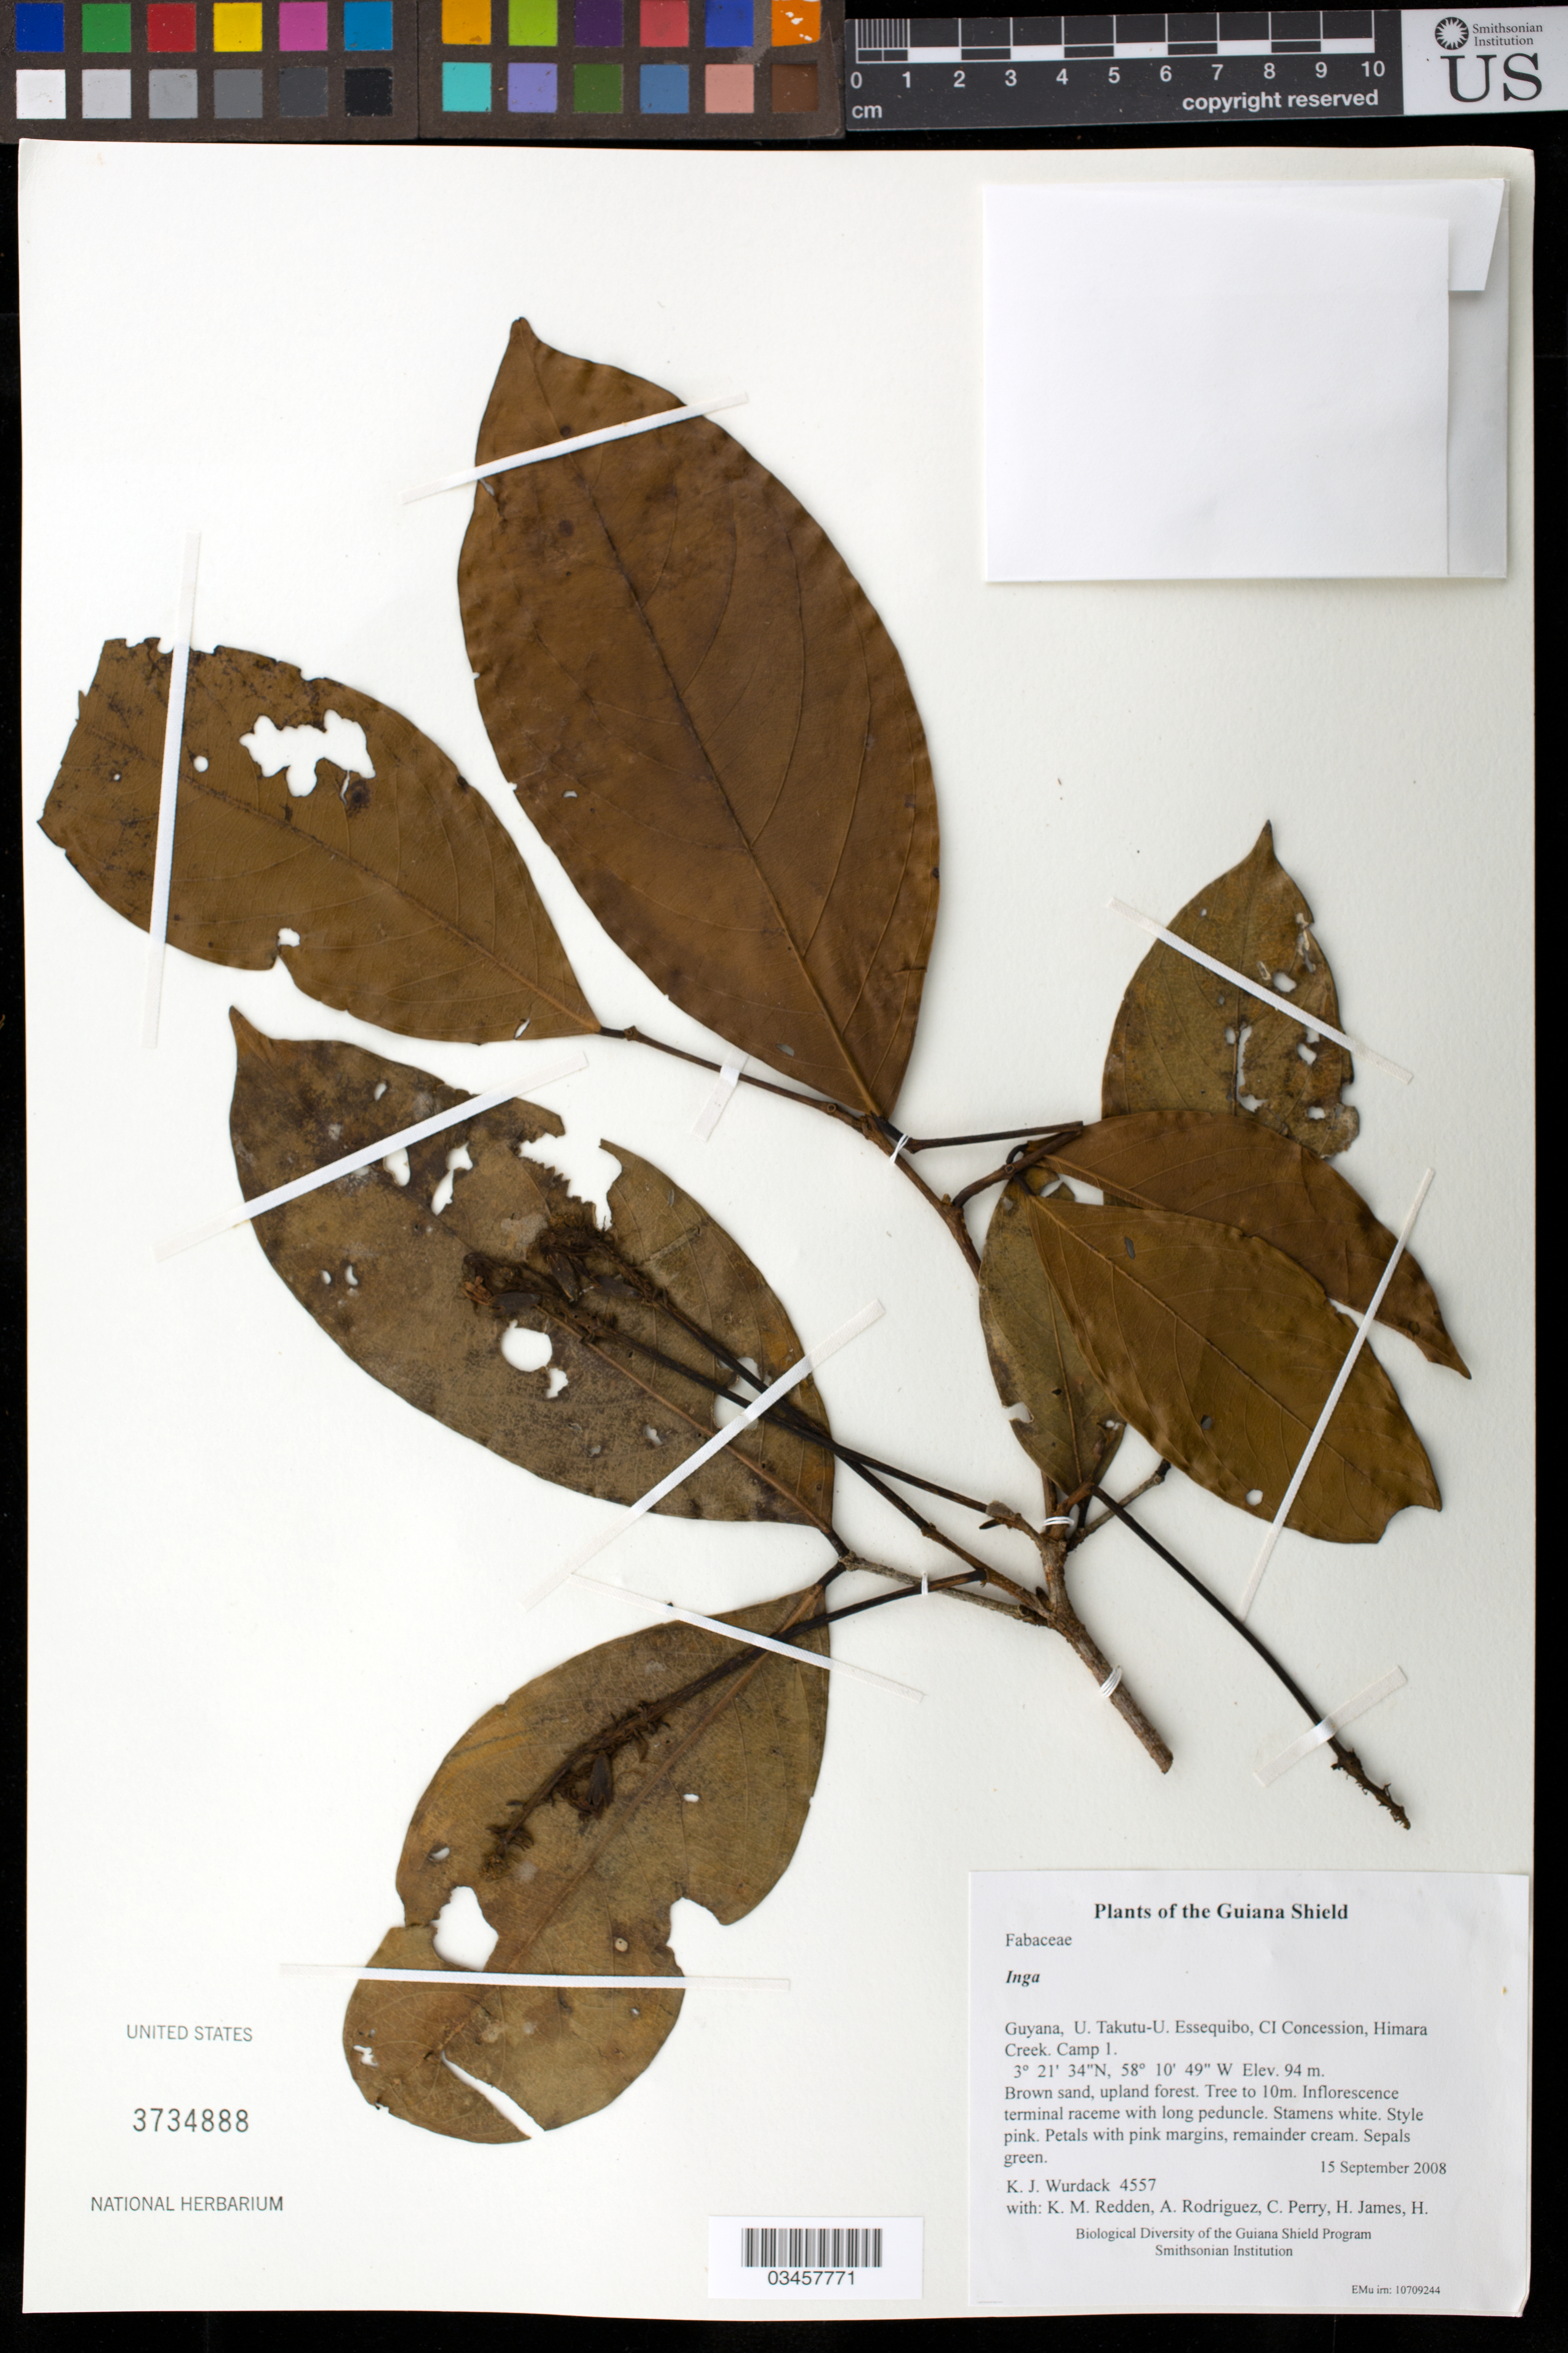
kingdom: Plantae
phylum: Tracheophyta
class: Magnoliopsida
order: Fabales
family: Fabaceae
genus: Inga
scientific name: Inga sp.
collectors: K. Wurdack, K. M. Redden, A. Rodriguez, C. Perry, H. James, H. Simon & P. Ragnauth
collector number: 4557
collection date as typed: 15 September 2008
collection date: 2008-09-15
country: Guyana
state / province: U. Takutu-U. Essequibo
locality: CI Concession, Himara Creek. Camp 1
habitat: Brown sand, upland forest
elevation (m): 94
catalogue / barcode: US 3734888